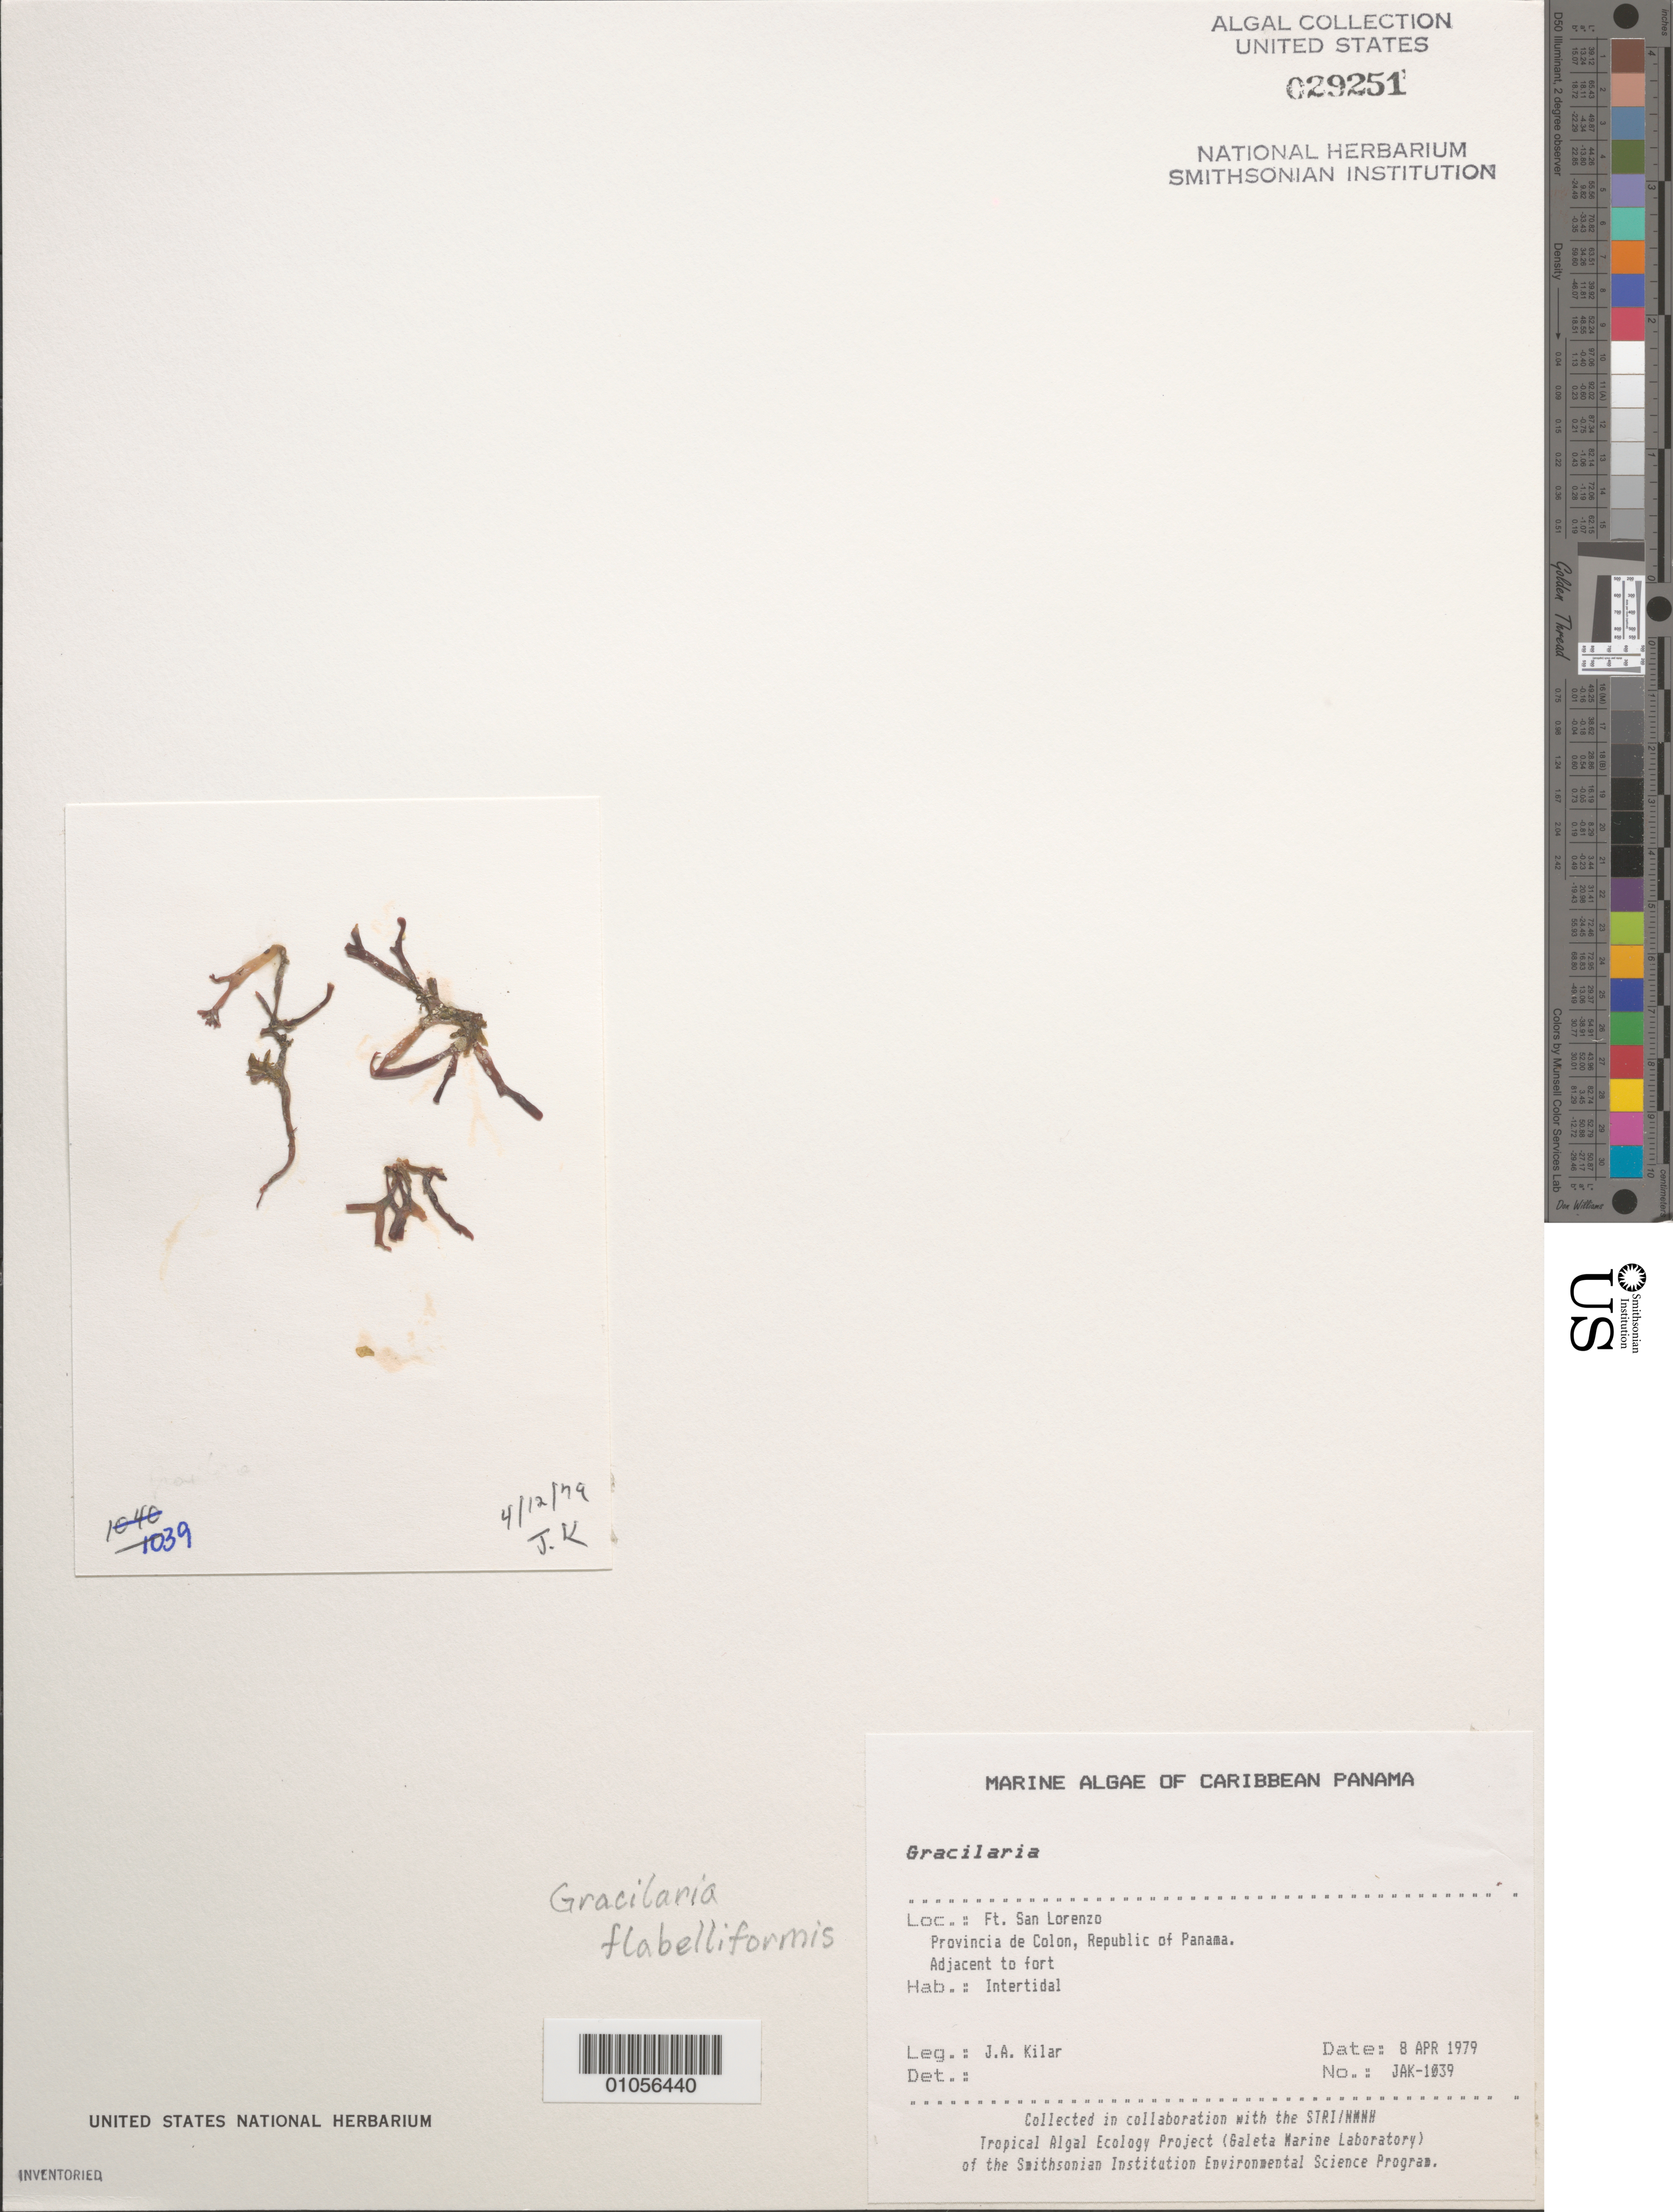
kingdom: Plantae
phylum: Rhodophyta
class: Florideophyceae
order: Gracilariales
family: Gracilariaceae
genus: Gracilaria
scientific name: Gracilaria flabelliformis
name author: (P. Crouan & H. Crouan) Fredericq & Gurgel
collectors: J. A. Kilar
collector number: JAK-1039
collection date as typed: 08 Apr 1979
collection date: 1979-04-08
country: Panama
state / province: Colón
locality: Fort San Lorenzo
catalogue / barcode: US 29251